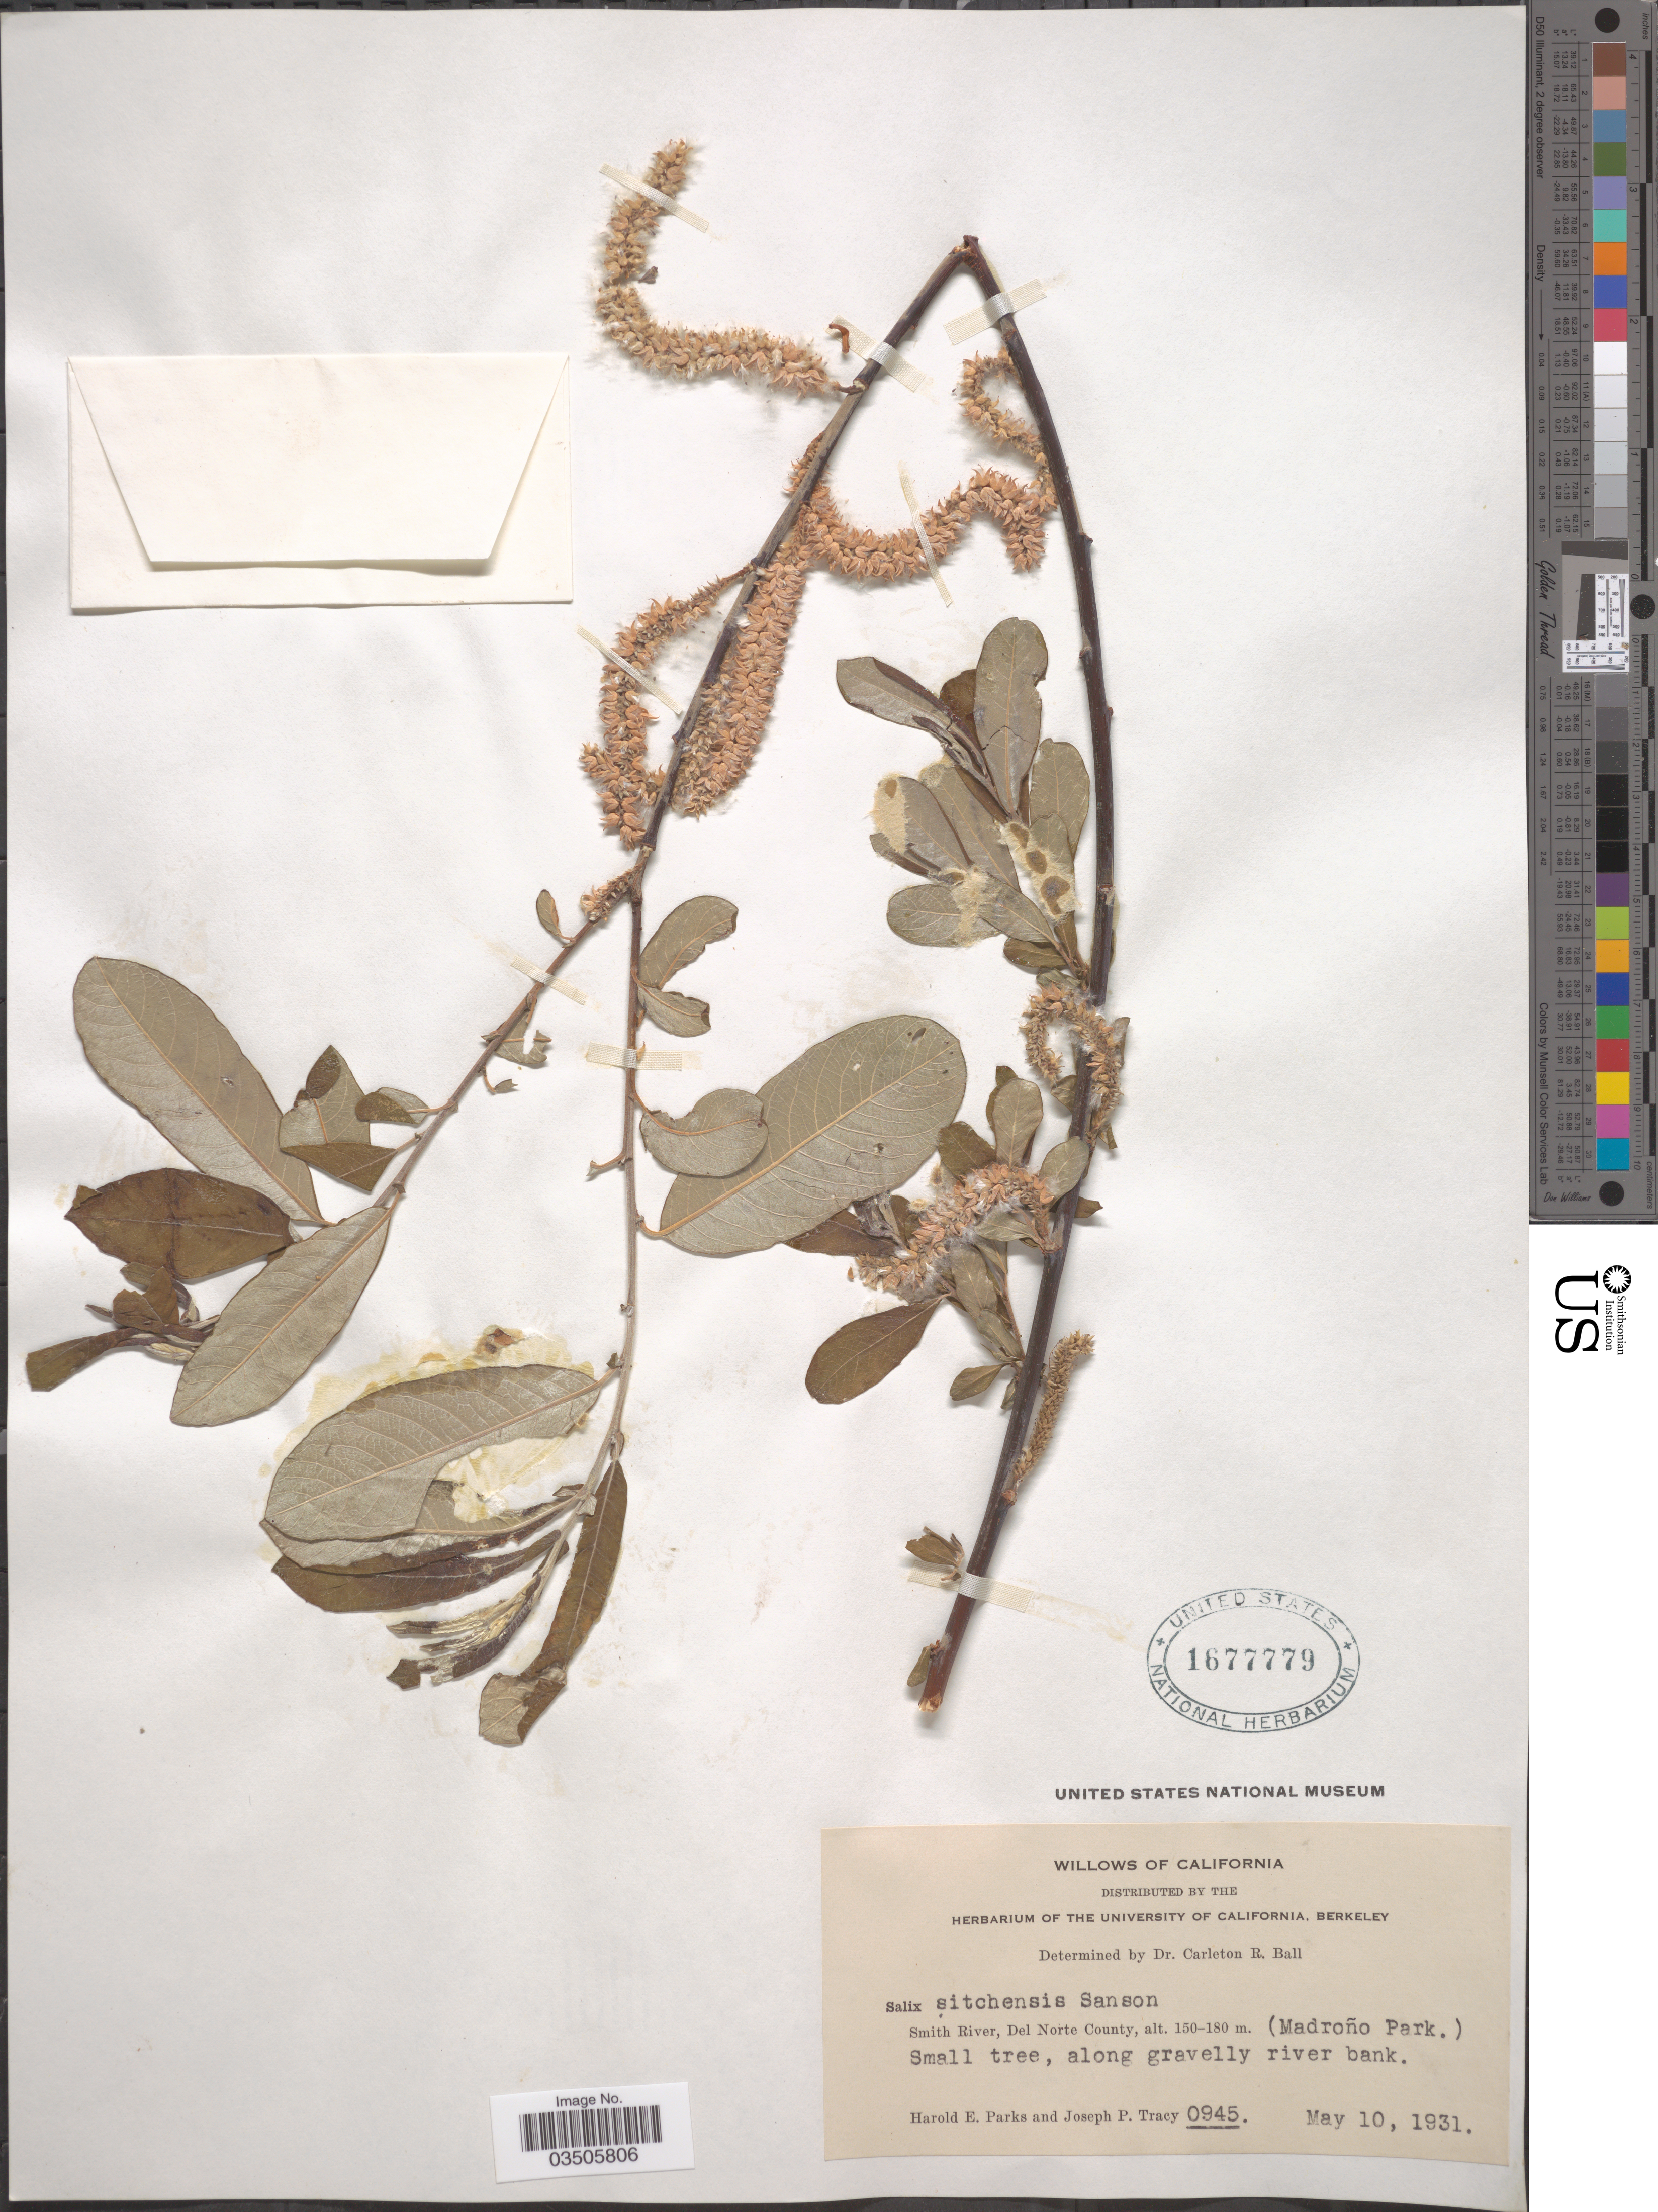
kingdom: Plantae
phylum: Tracheophyta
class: Magnoliopsida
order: Malpighiales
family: Salicaceae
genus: Salix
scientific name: Salix sitchensis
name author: Sanson ex Bong.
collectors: H. E. Parks & J. Tracy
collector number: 0945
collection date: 1931-05-10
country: United States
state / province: California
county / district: Del Norte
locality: Smith River, Del Norte County (Madroño Park).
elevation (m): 150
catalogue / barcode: US 1677779